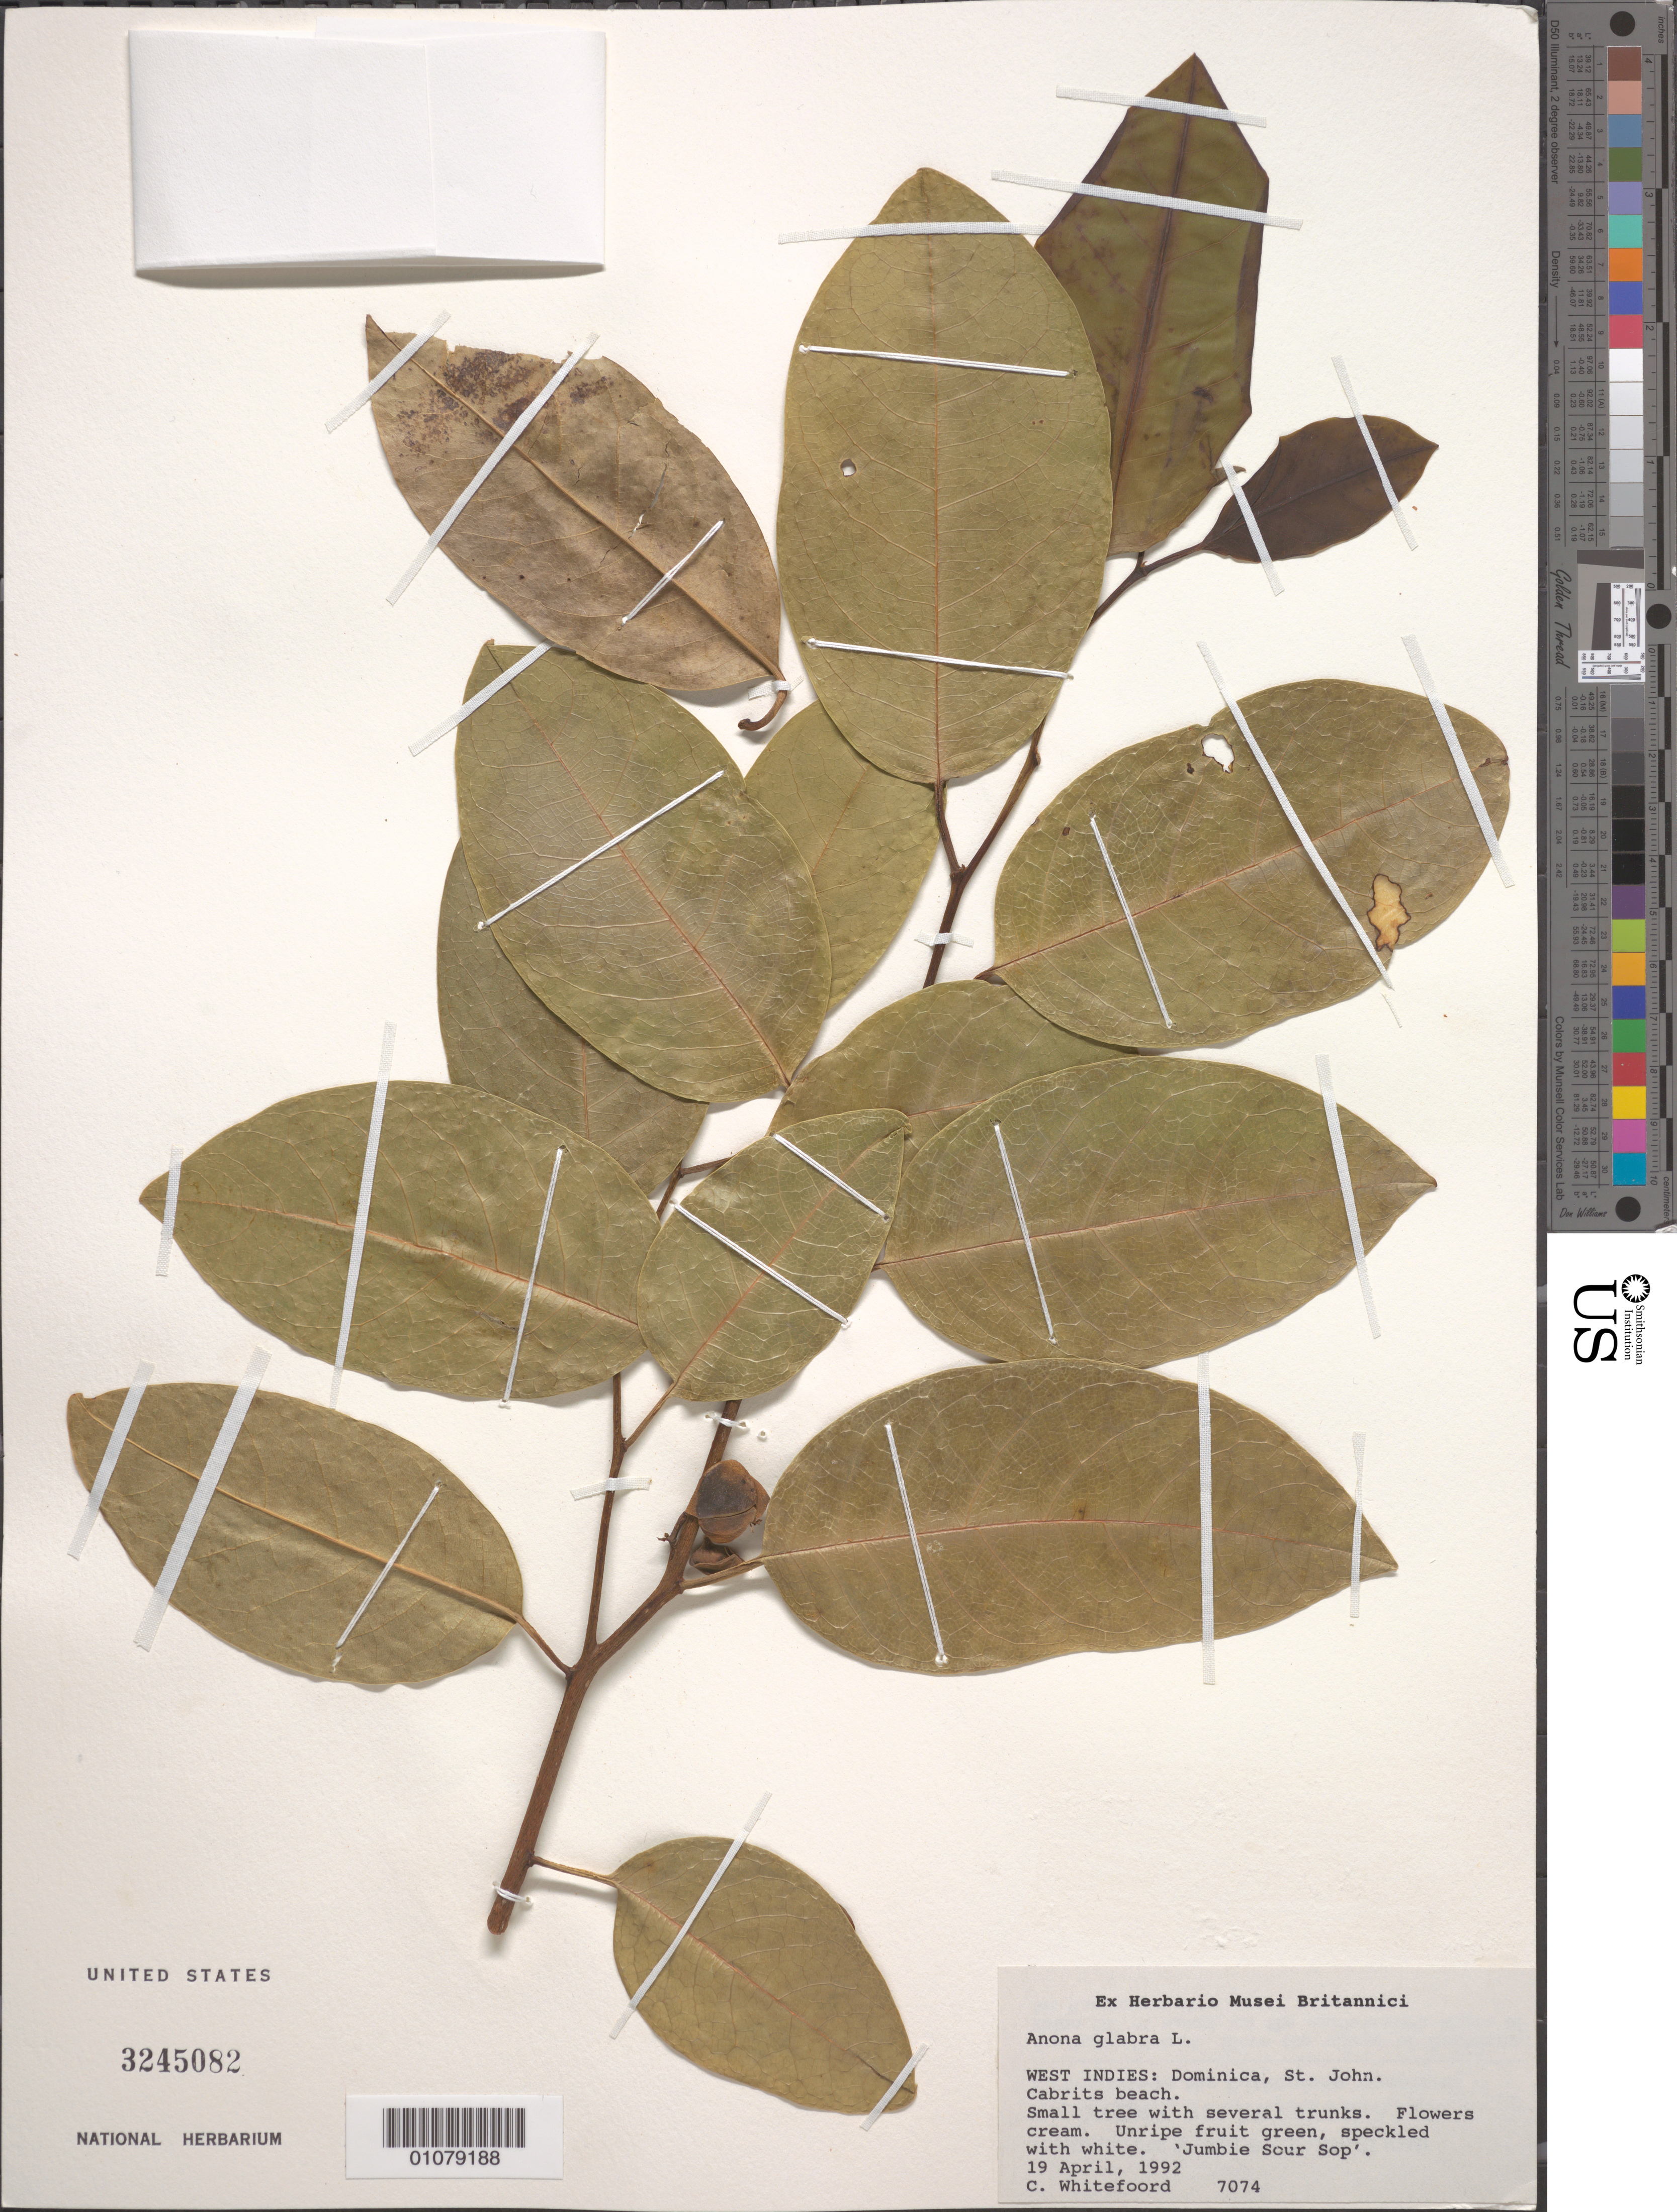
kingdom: Plantae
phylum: Tracheophyta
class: Magnoliopsida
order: Magnoliales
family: Annonaceae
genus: Annona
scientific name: Annona glabra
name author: L.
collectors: C. Whitefoord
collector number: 7074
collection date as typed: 19 Apr 1992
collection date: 1992-04-19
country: Dominica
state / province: St. John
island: Dominica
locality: Cabrits Beach.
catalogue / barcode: US 3245082